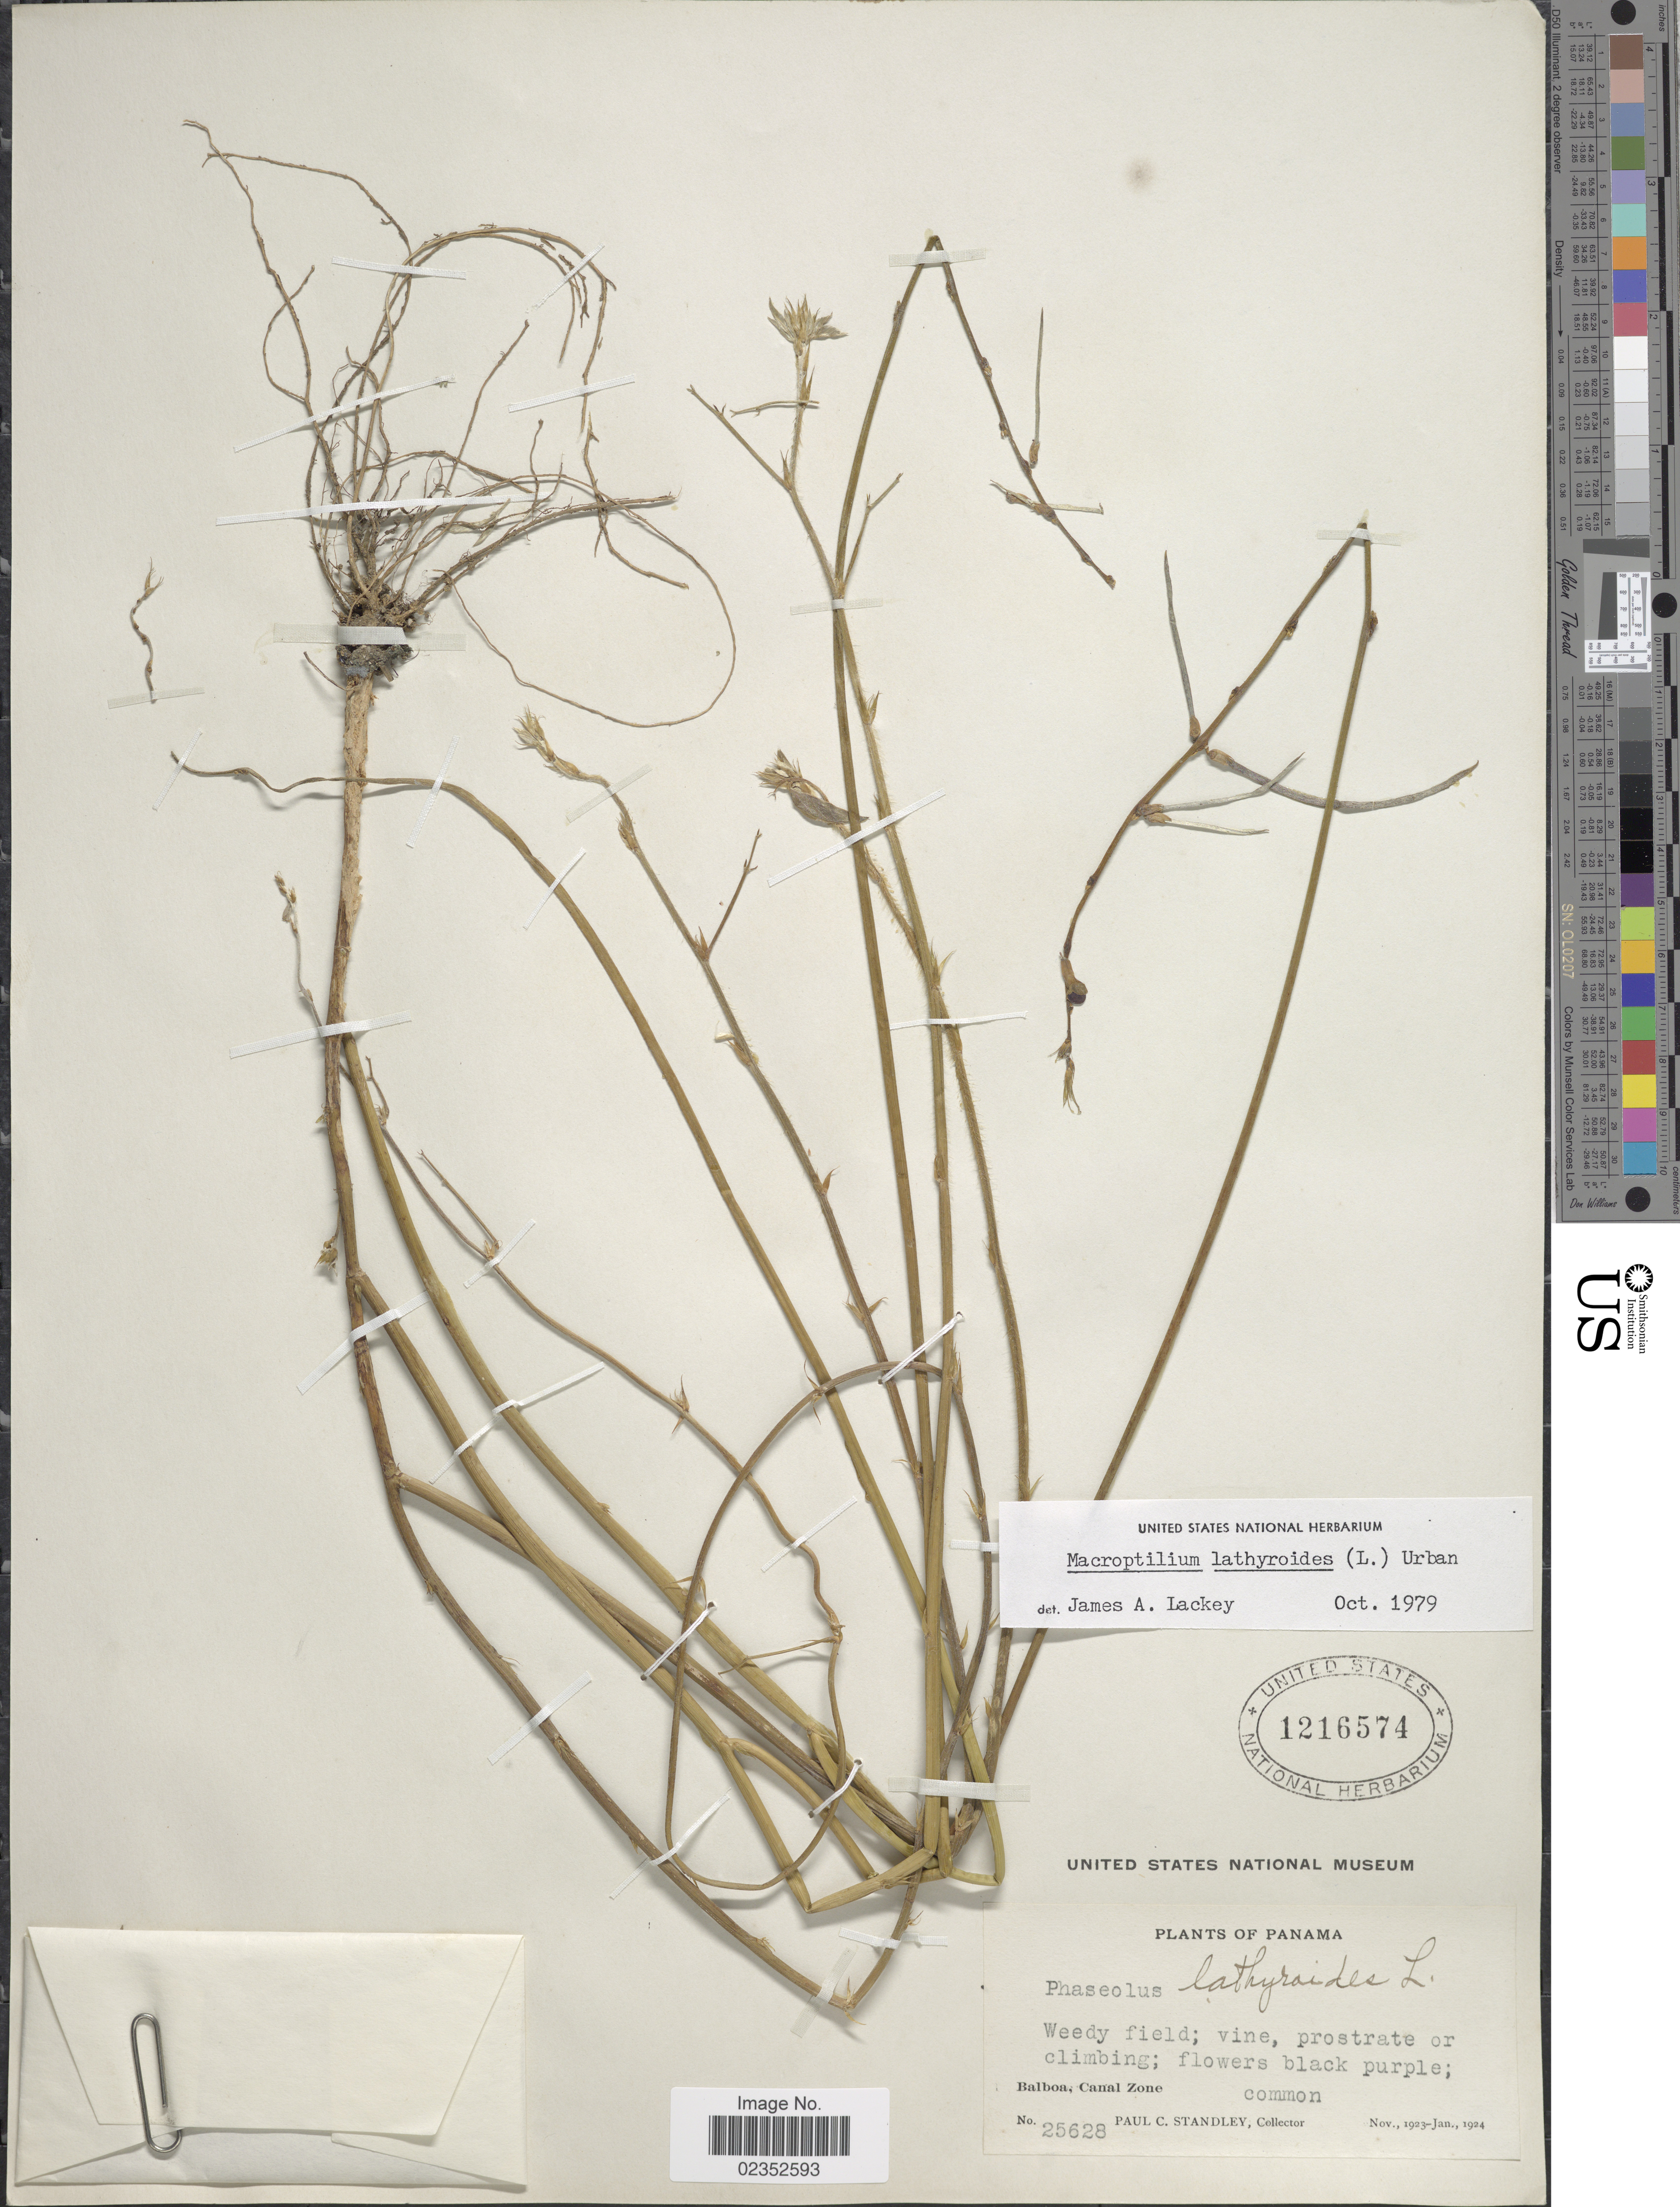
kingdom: Plantae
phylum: Tracheophyta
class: Magnoliopsida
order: Fabales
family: Fabaceae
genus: Macroptilium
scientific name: Macroptilium lathyroides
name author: (L.) Urb.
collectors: P. C. Standley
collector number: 25628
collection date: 1923-11/1924-01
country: Panama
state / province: Colón / Panamá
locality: Balboa, Canal Zone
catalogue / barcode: US 1216574